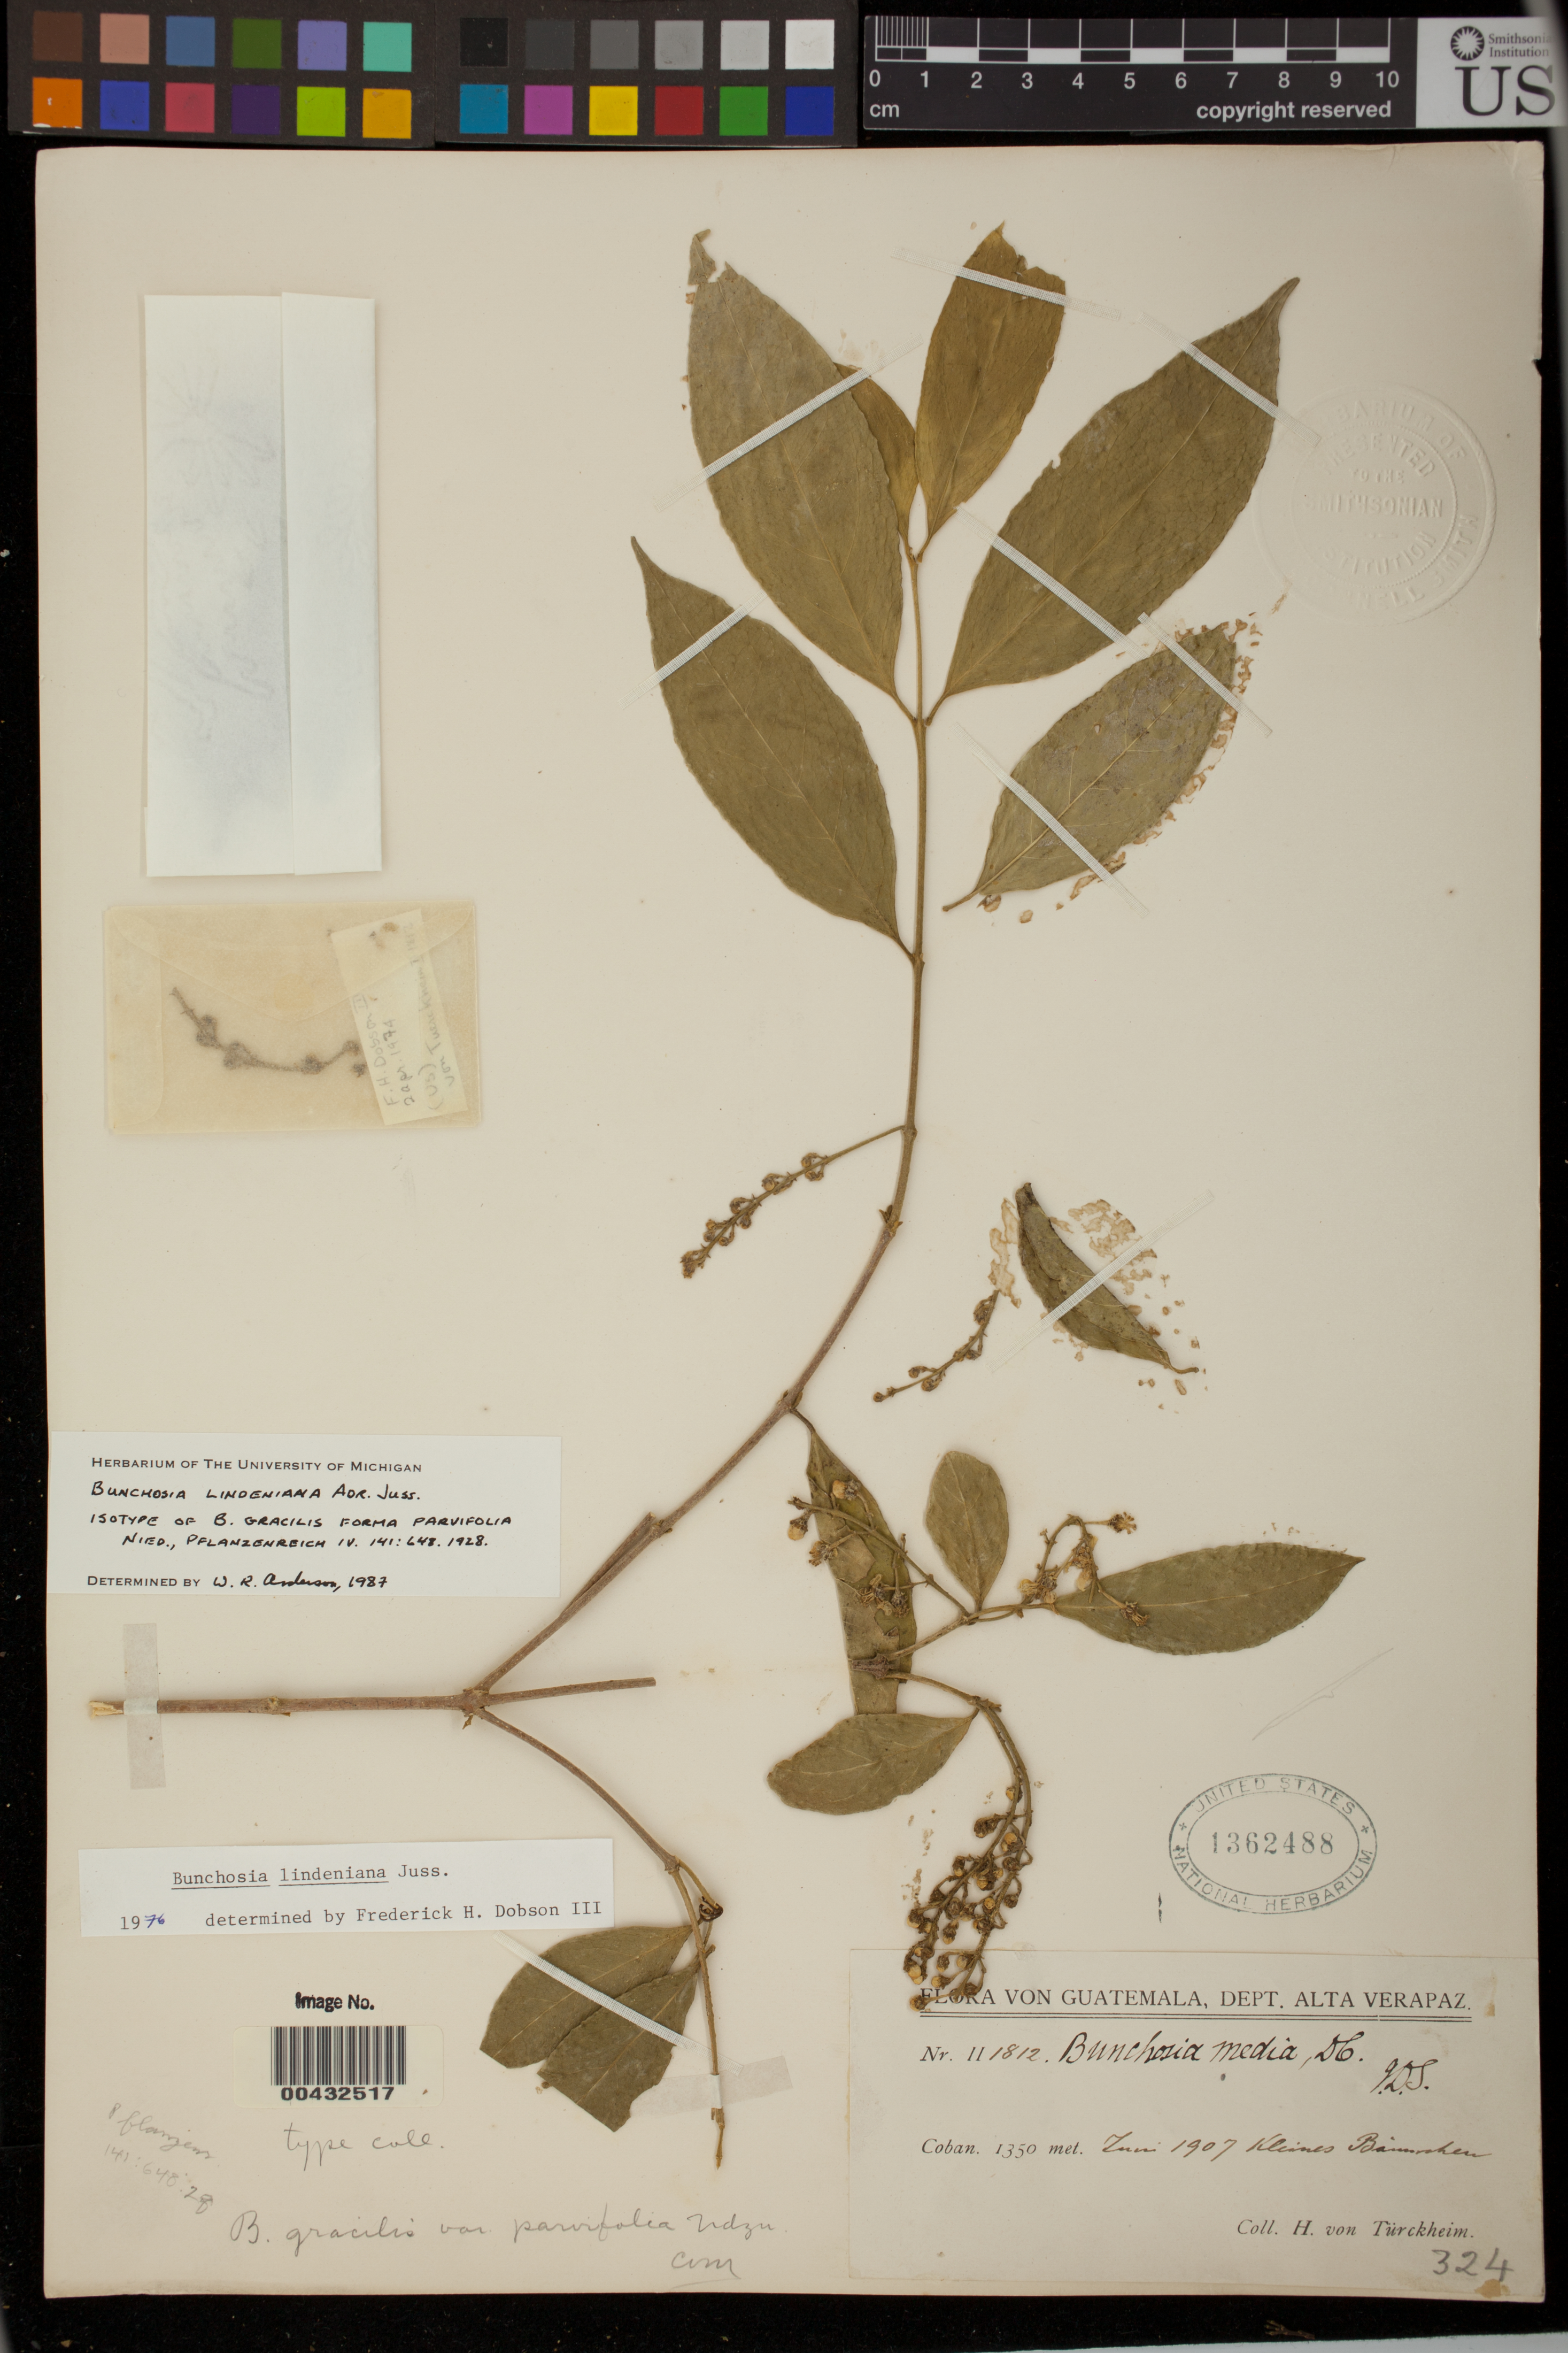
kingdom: Plantae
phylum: Tracheophyta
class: Magnoliopsida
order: Malpighiales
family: Malpighiaceae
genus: Bunchosia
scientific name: Bunchosia gracilis f. parvifolia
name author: Nied. in Engl.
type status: Isotype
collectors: H. von Türckheim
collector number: II 1812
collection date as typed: Jun 1907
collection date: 1907-06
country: Guatemala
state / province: Alta Verapaz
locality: Cobán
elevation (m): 1350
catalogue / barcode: US 1362488